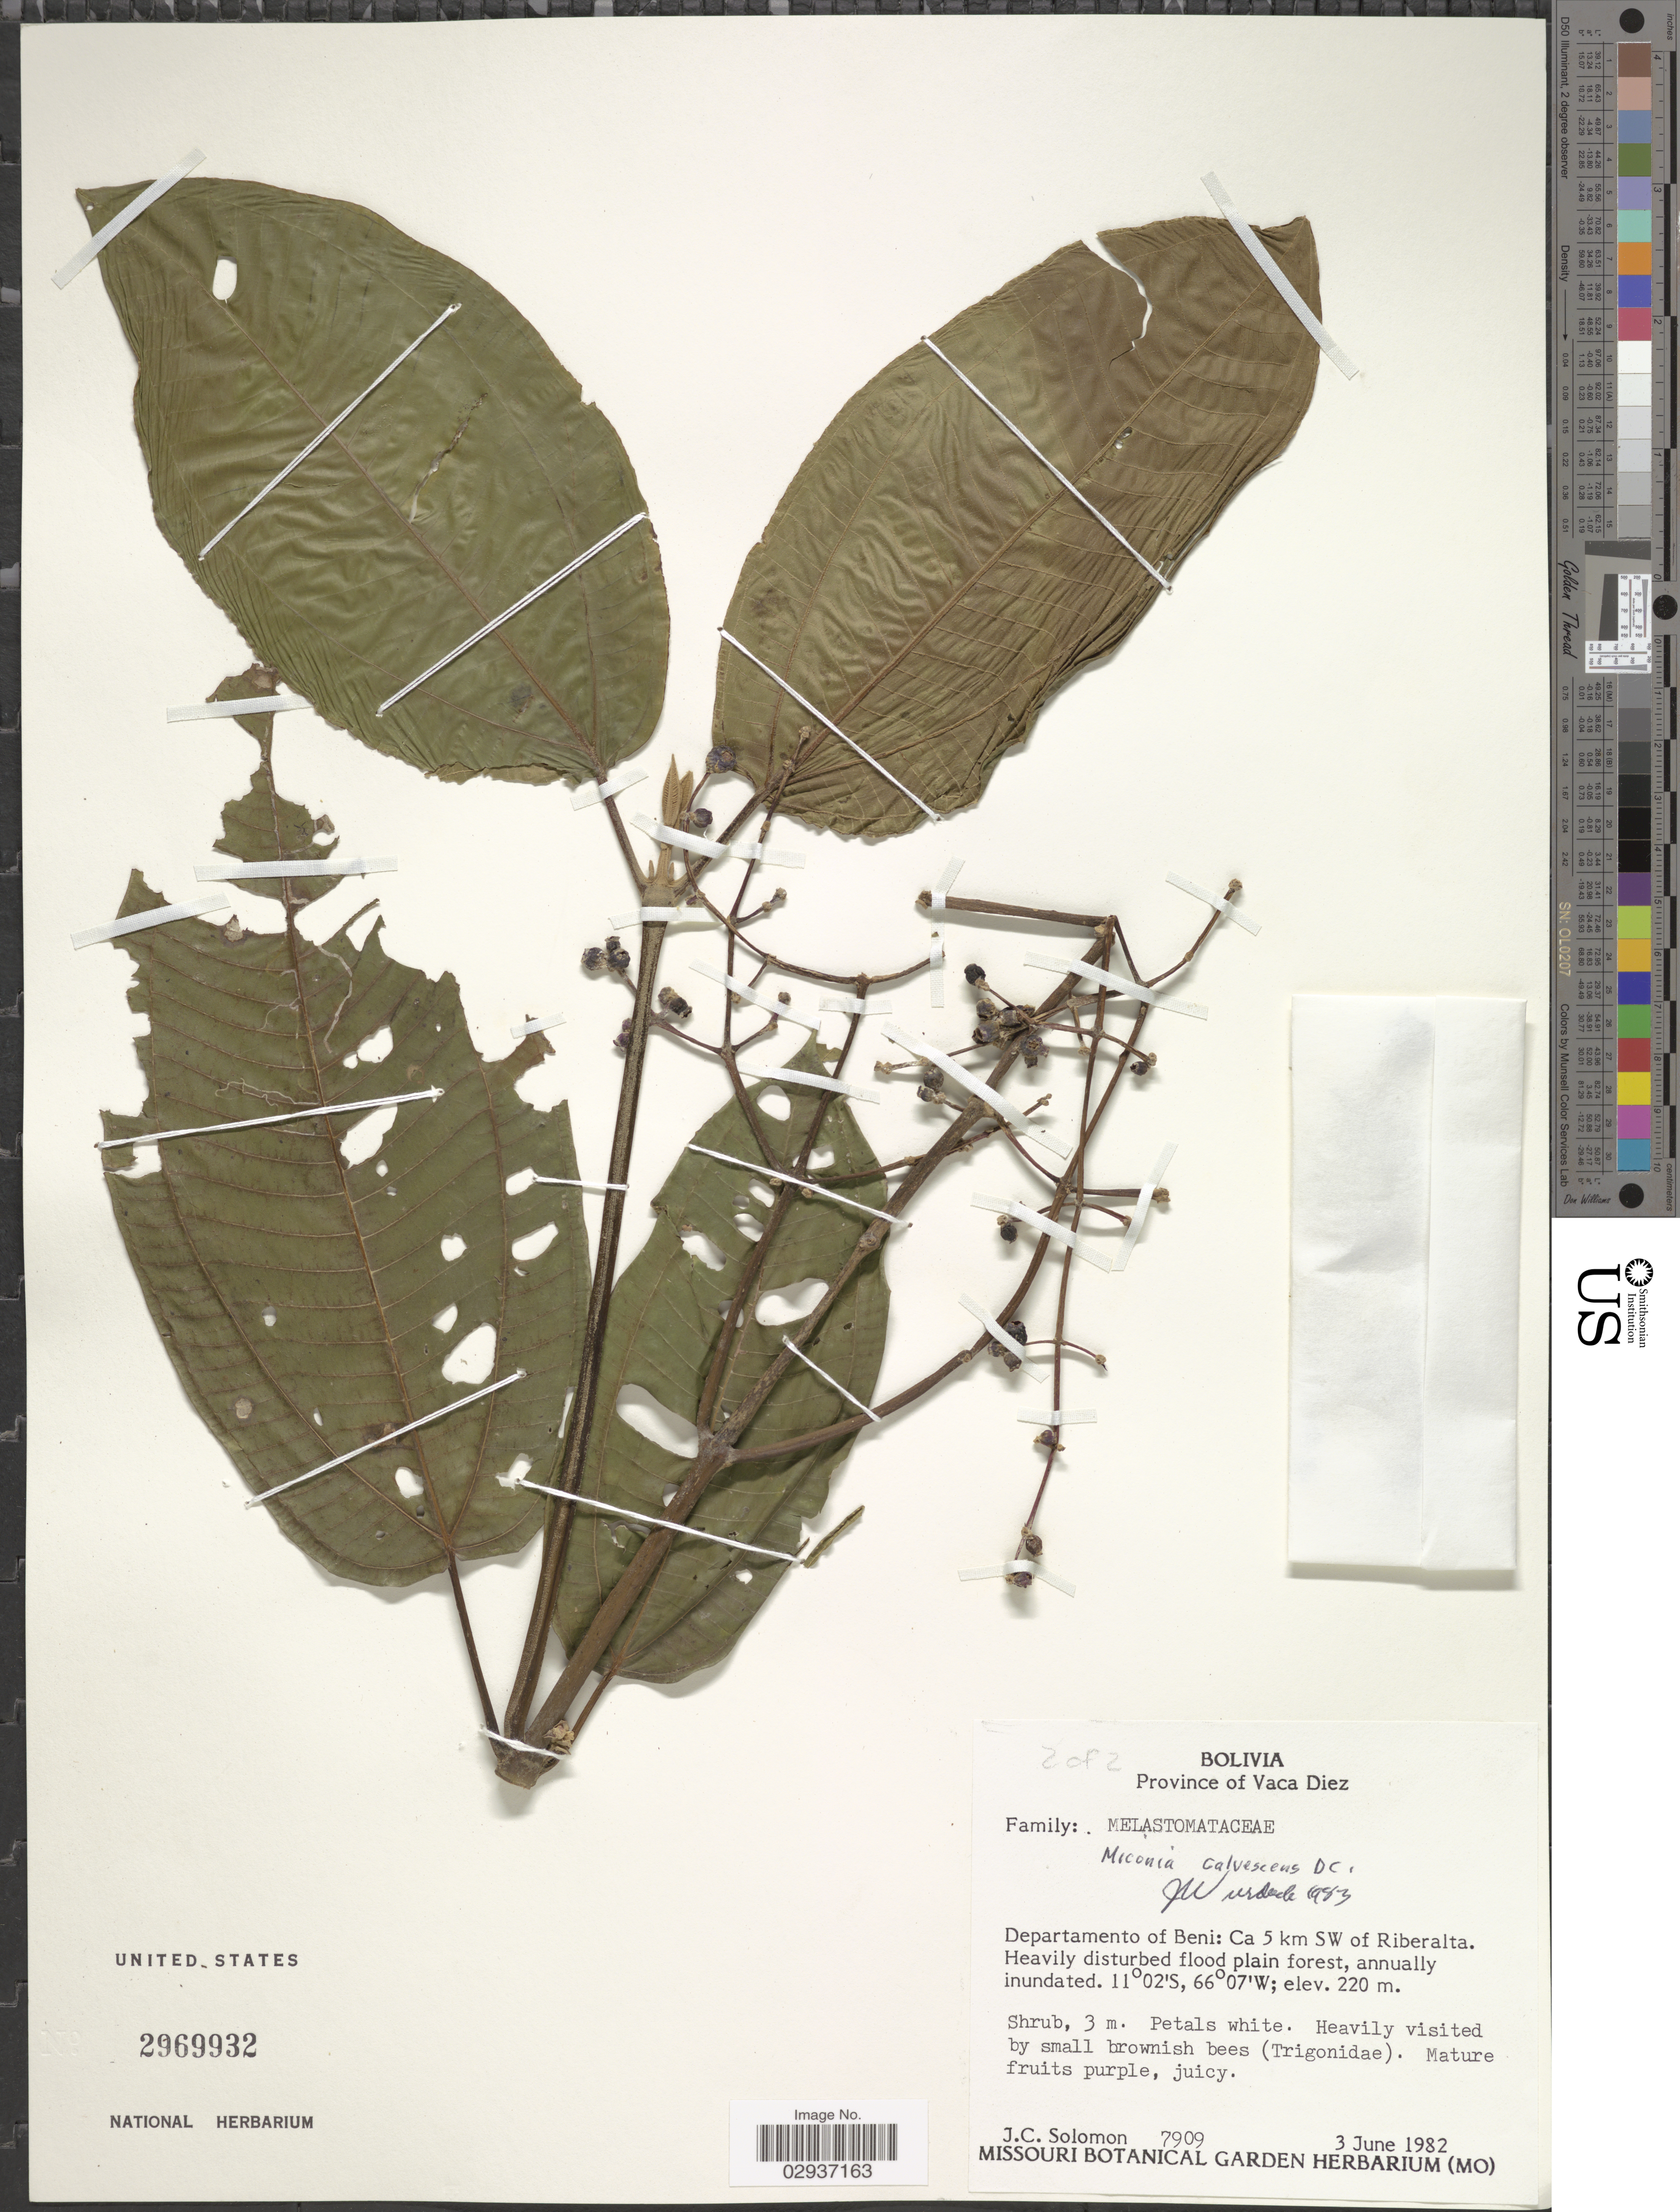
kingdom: Plantae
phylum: Tracheophyta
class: Magnoliopsida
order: Myrtales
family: Melastomataceae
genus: Miconia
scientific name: Miconia calvescens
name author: DC.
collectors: J. C. Solomon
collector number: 7909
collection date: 1982-06-03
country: Bolivia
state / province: Beni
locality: Province Vaca Diez. Departamento of Beni: Ca 5 km SW of Riberalta.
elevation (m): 220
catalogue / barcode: US 2969932